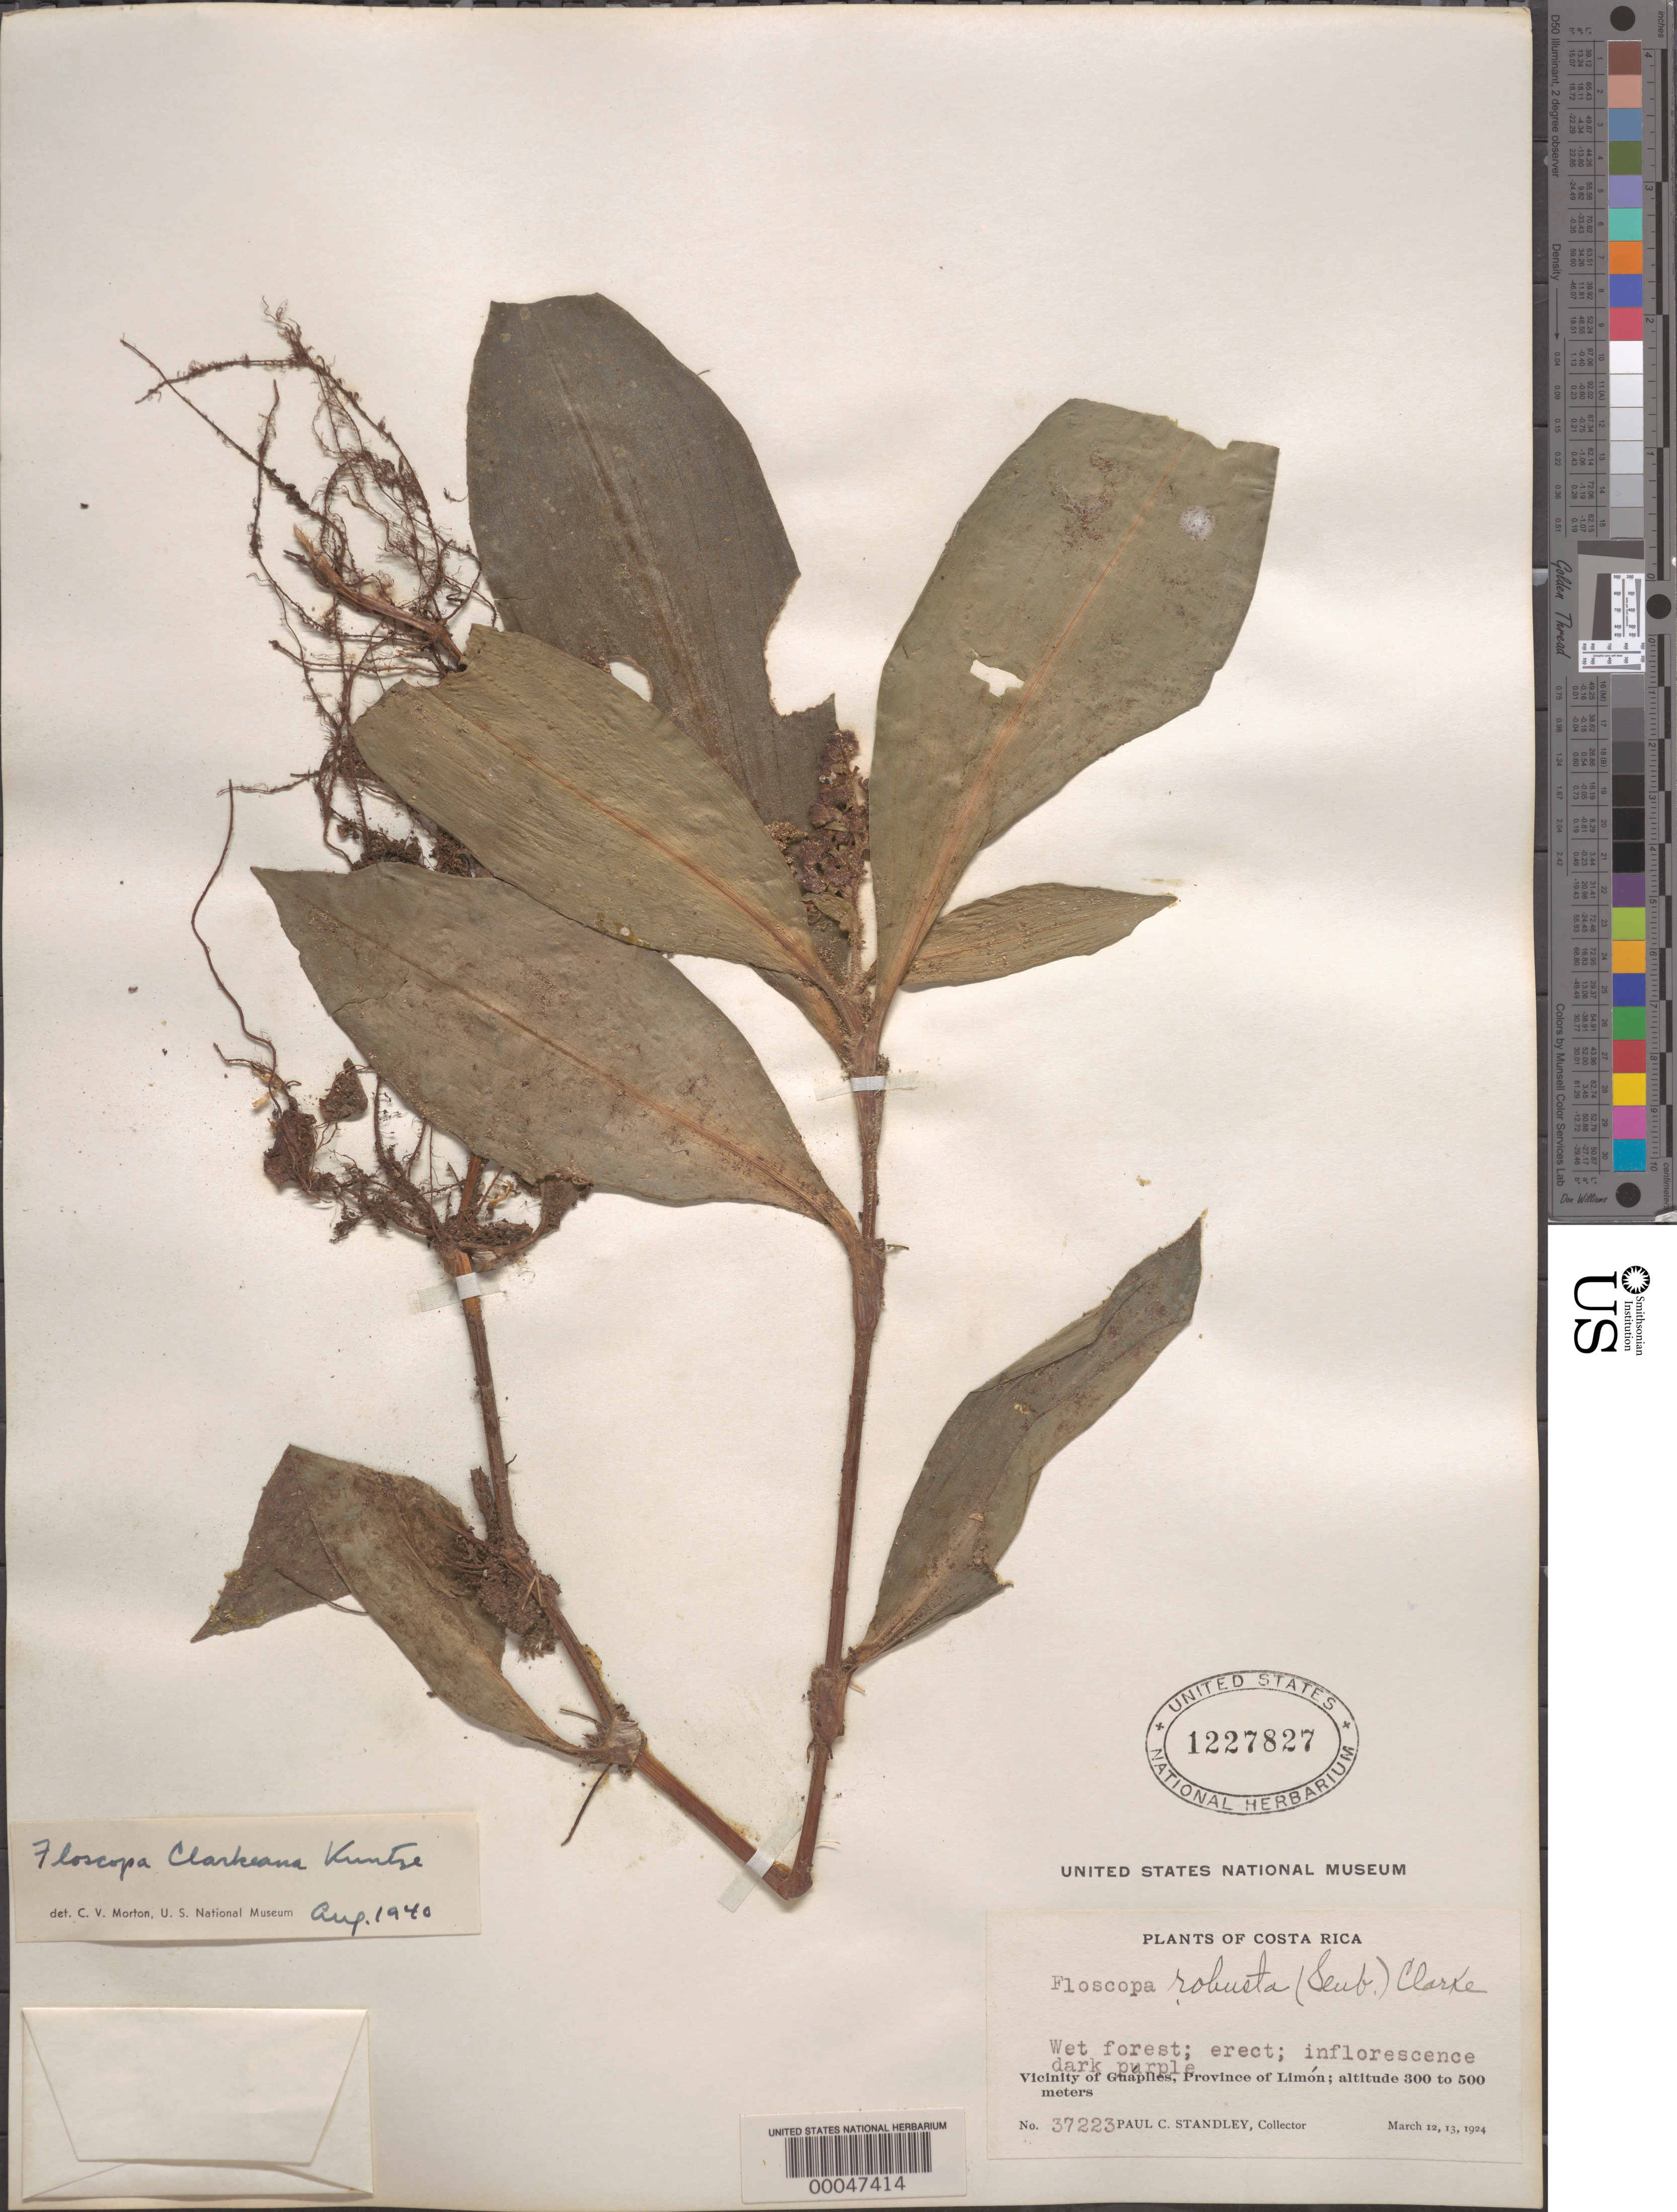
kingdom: Plantae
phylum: Tracheophyta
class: Liliopsida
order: Commelinales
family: Commelinaceae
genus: Floscopa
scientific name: Floscopa robusta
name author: (Seub.) C.B. Clarke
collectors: P. C. Standley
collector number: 37223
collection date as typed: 12 Mar 1924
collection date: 1924-03-12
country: Costa Rica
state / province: Limón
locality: Guapiles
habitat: Wet forest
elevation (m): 300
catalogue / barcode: US 1227827